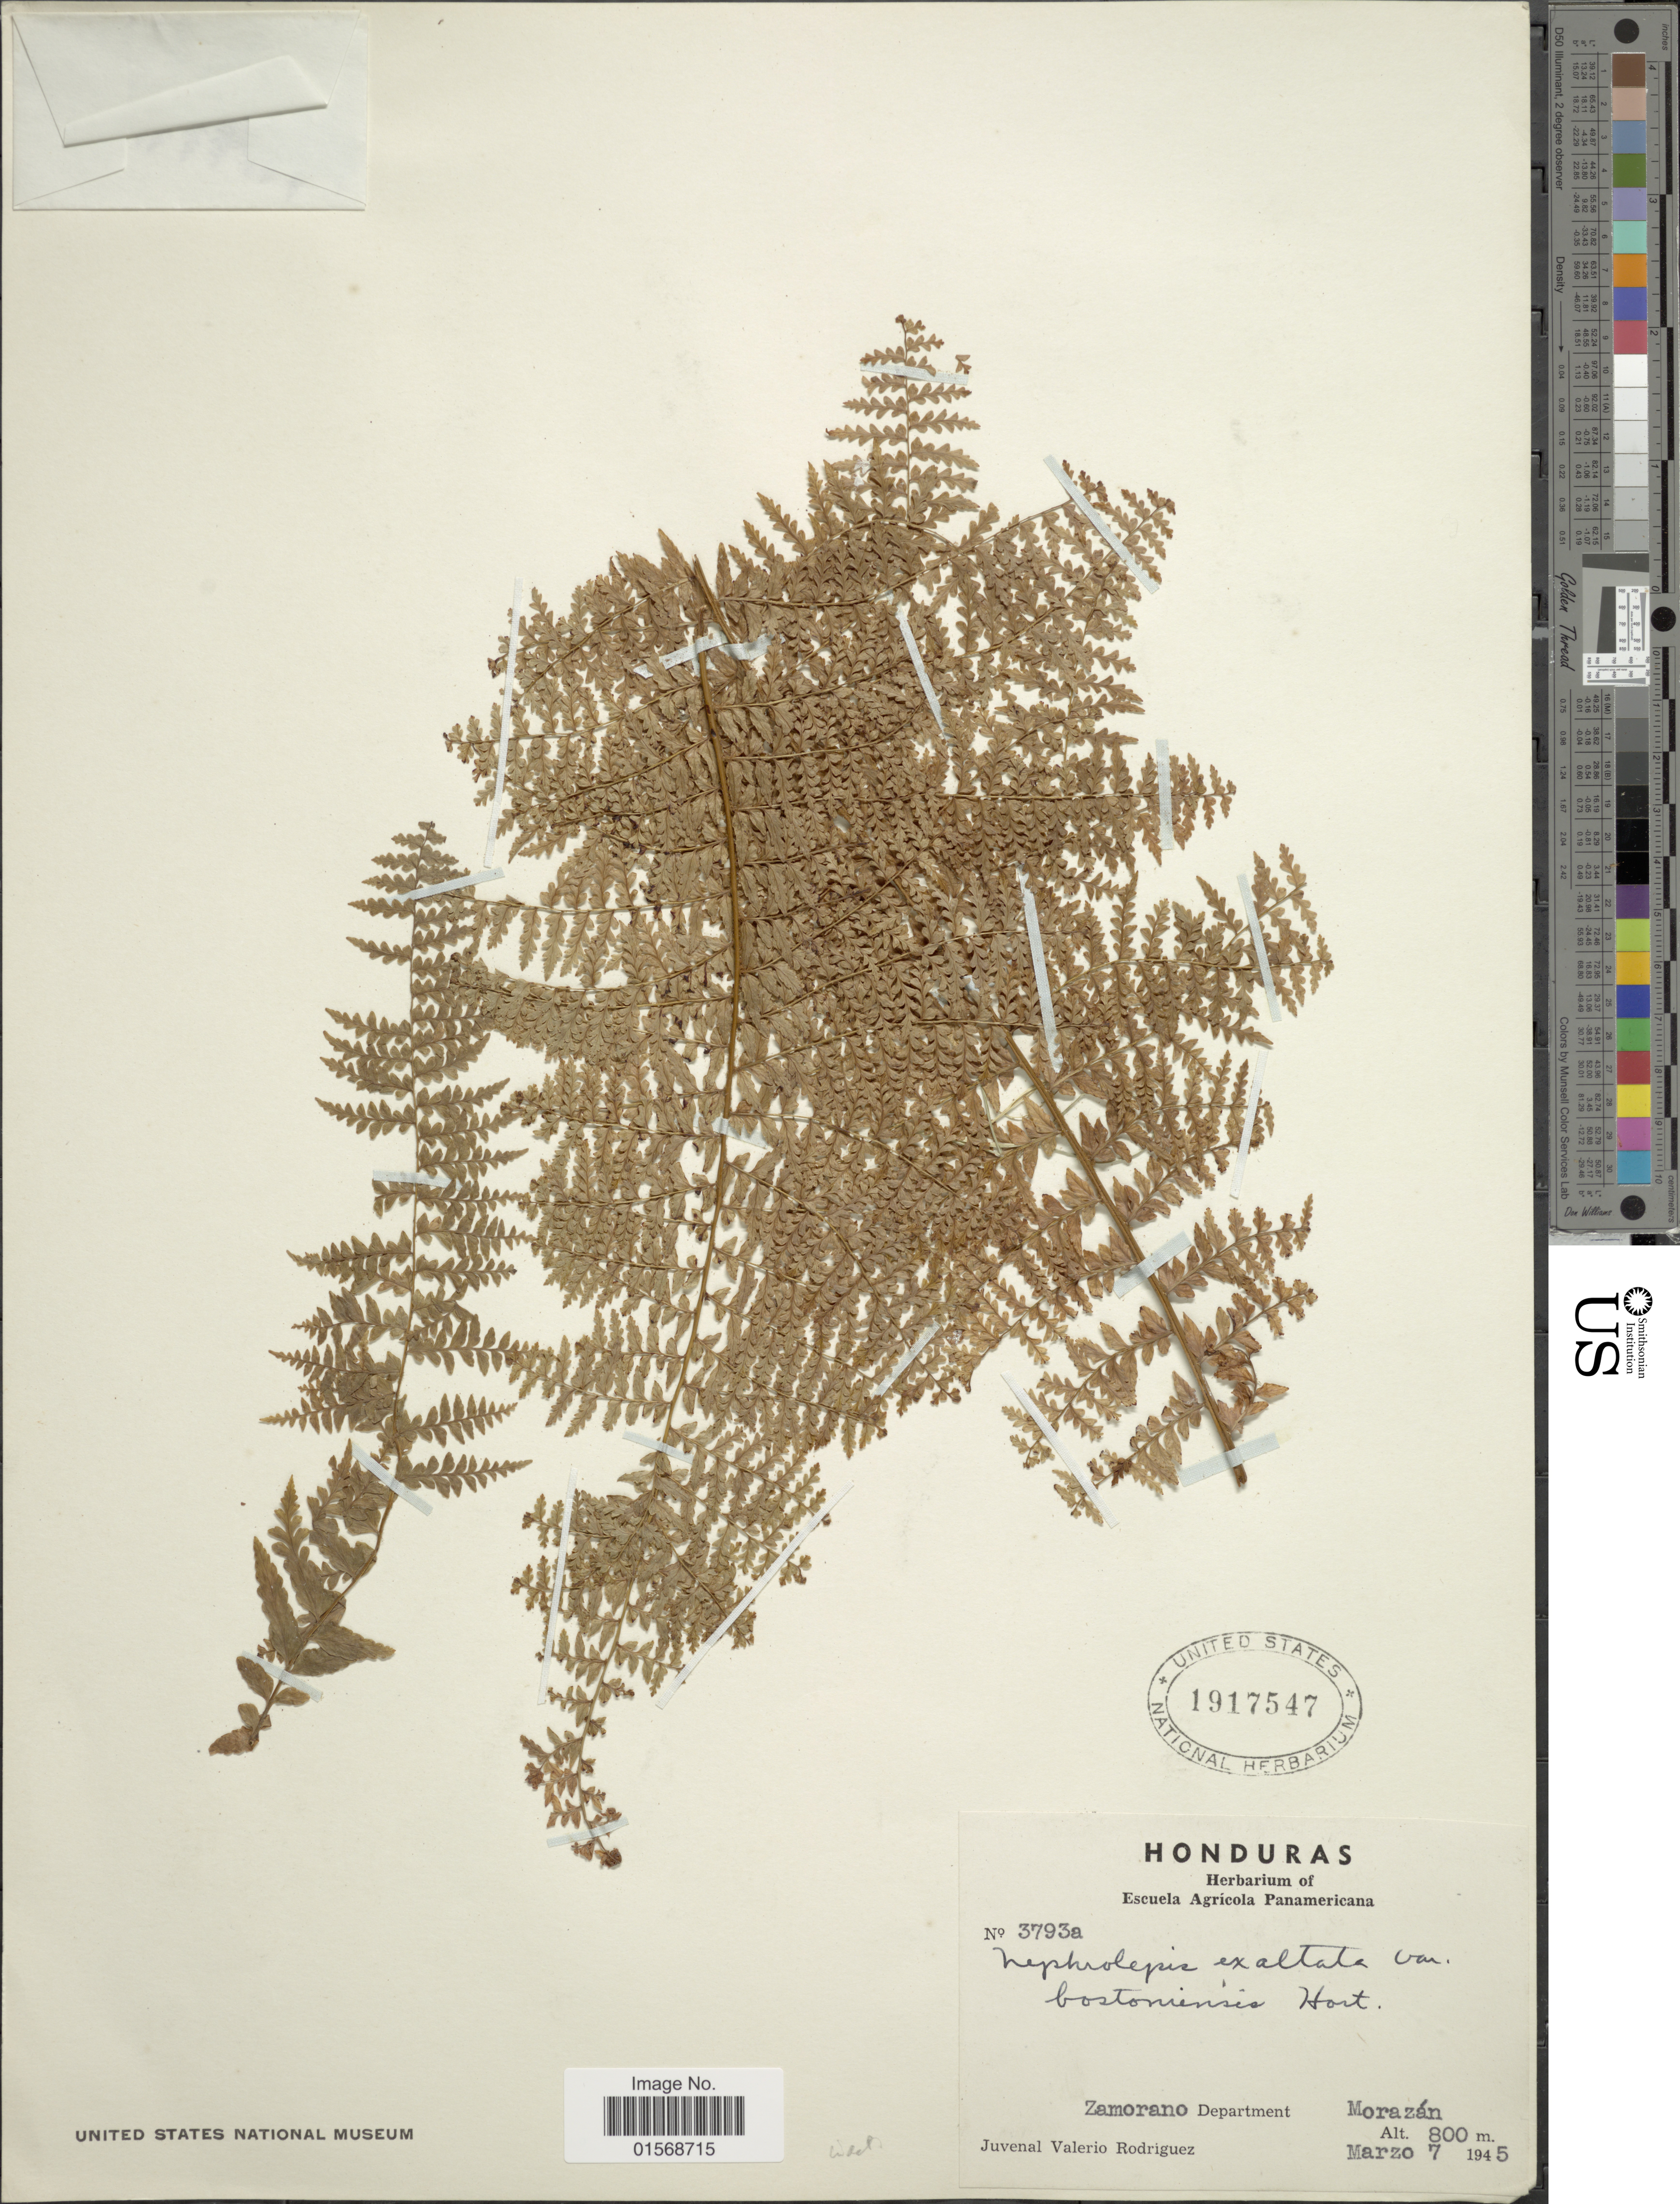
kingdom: Plantae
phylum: Tracheophyta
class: Polypodiopsida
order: Polypodiales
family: Nephrolepidaceae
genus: Nephrolepis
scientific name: Nephrolepis sp.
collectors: J. Valerio R.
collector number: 3793a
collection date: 1945-03-07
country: Honduras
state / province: Fco. Morazán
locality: Honduras. Zamorano Department Morazan. Hort. [unsure placement]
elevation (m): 800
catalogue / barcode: US 1917547